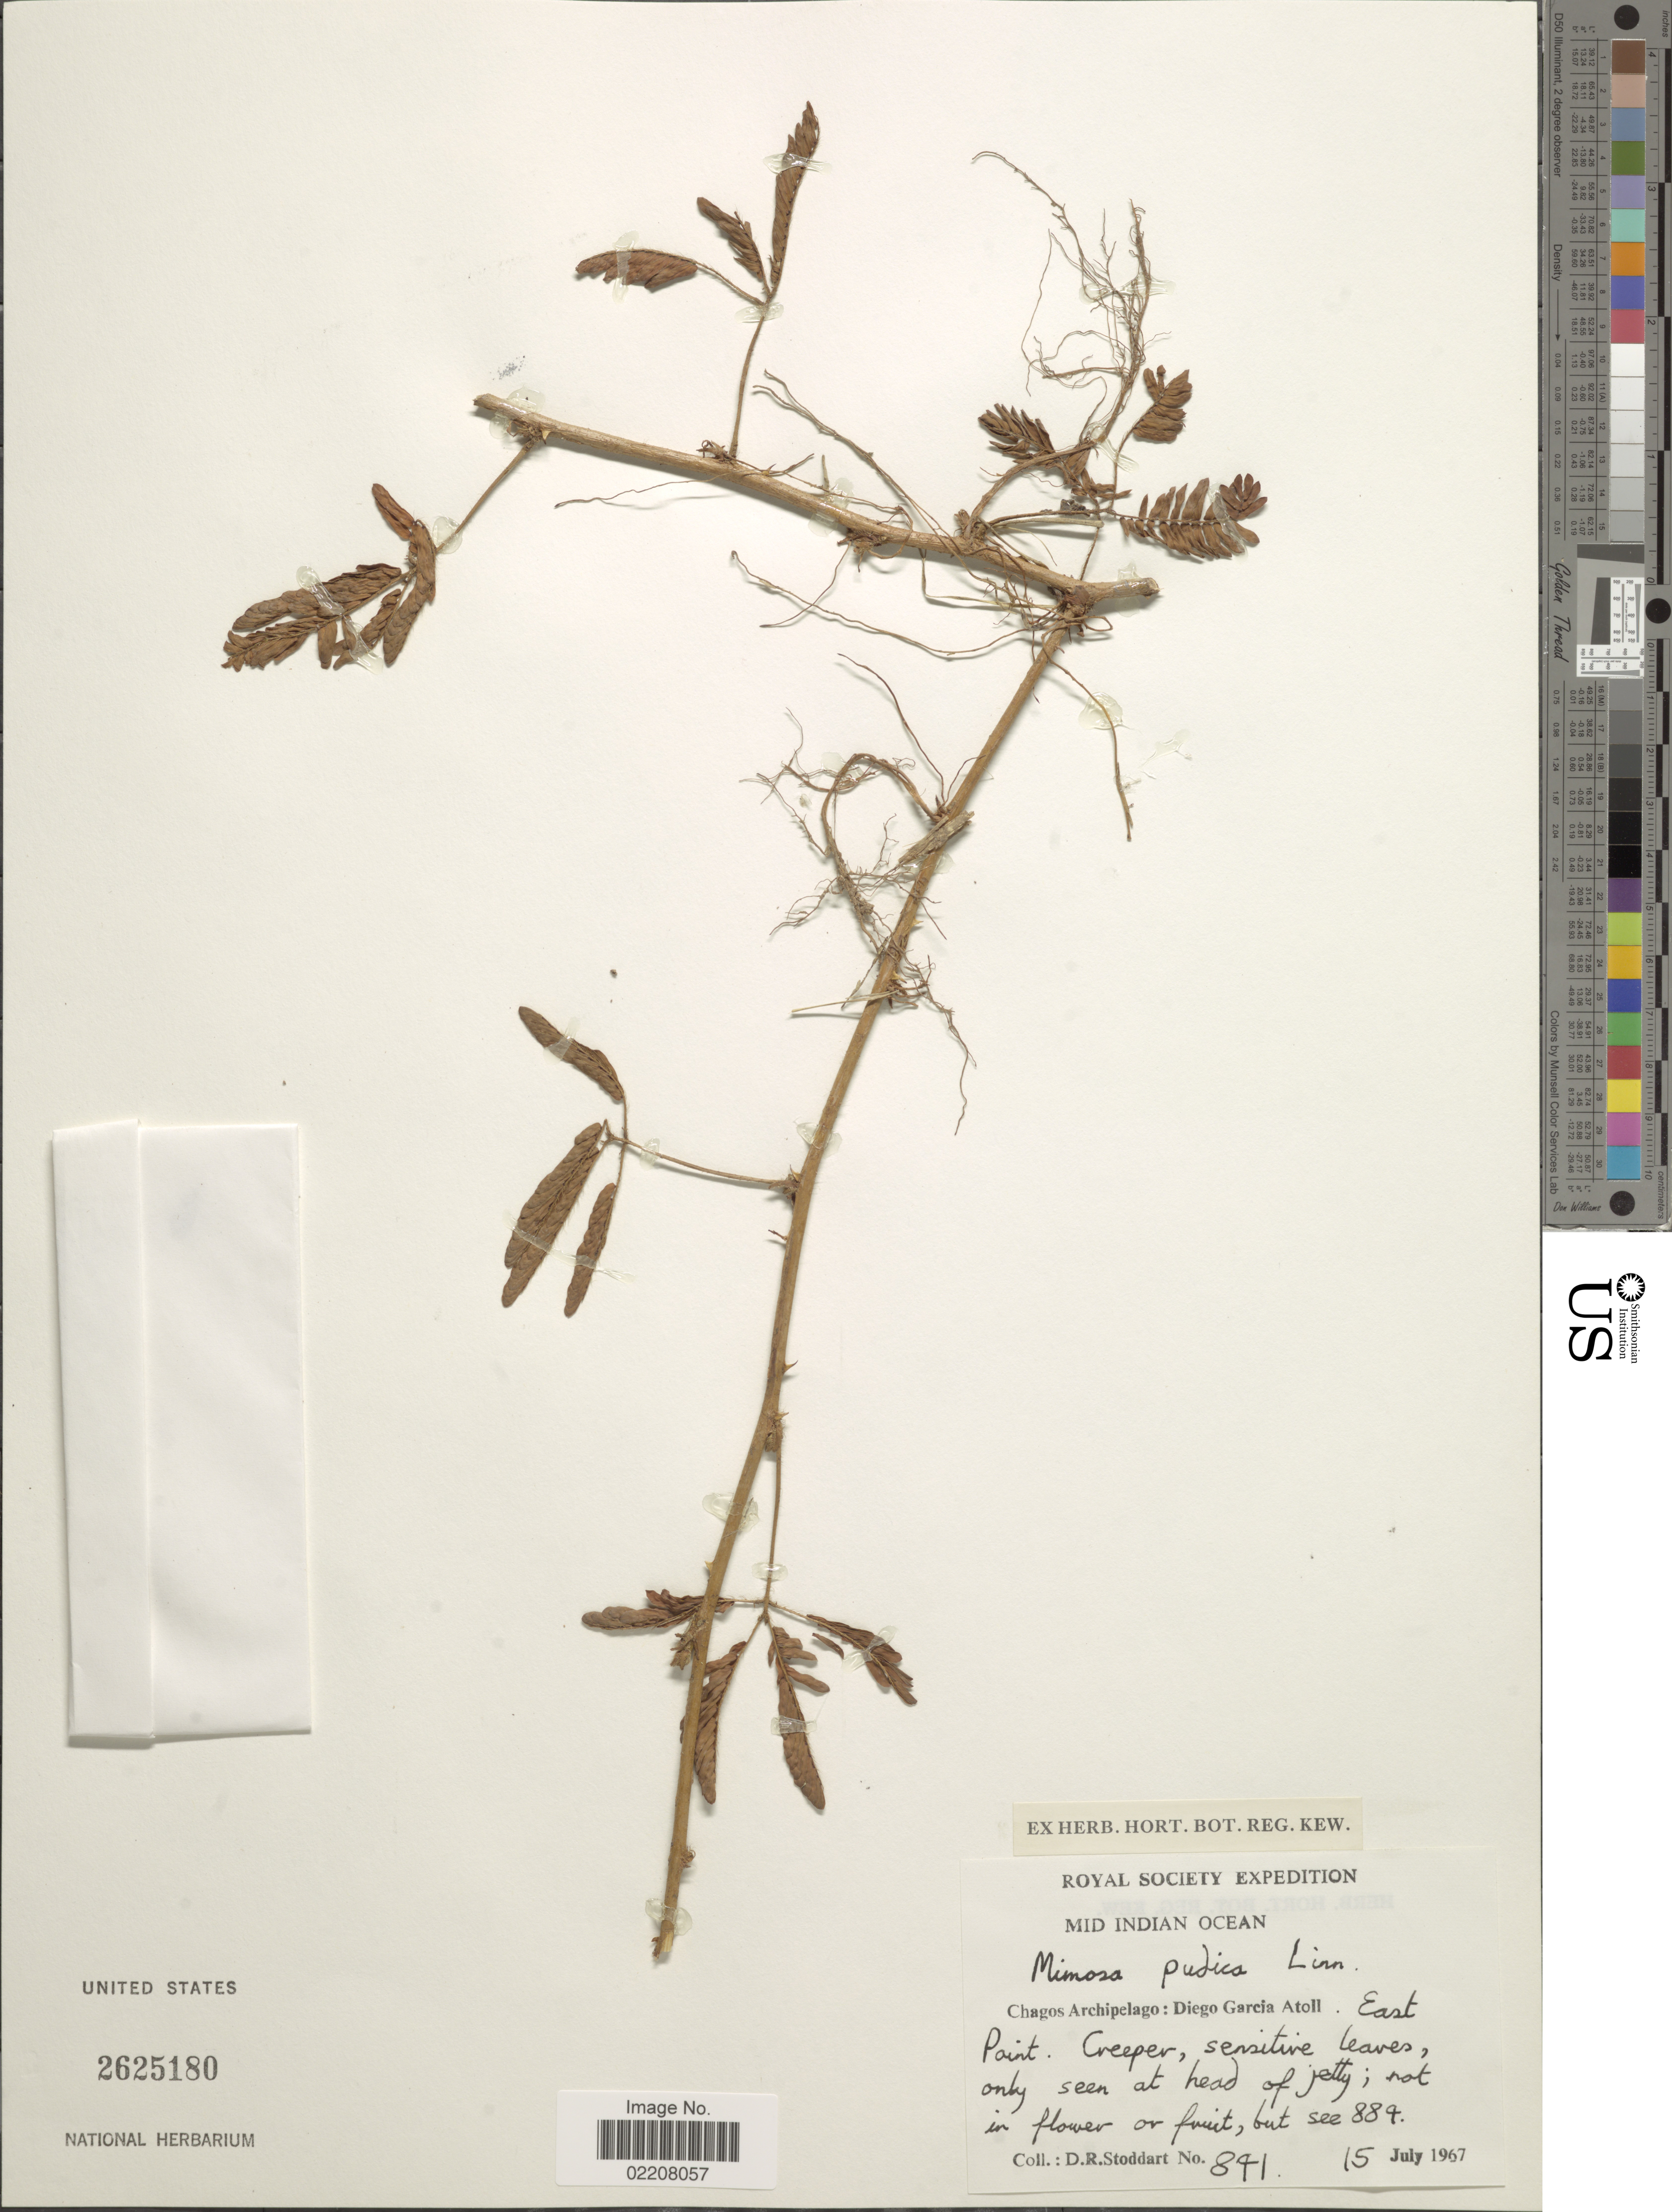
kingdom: Plantae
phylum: Tracheophyta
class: Magnoliopsida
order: Fabales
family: Fabaceae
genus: Mimosa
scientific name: Mimosa pudica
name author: L.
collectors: D. R. Stoddart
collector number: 871*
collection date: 1967-07-15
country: British Indian Ocean Territory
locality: Chagos Archipelago: Diego Garcia Atoll, East Point.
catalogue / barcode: US 2625180